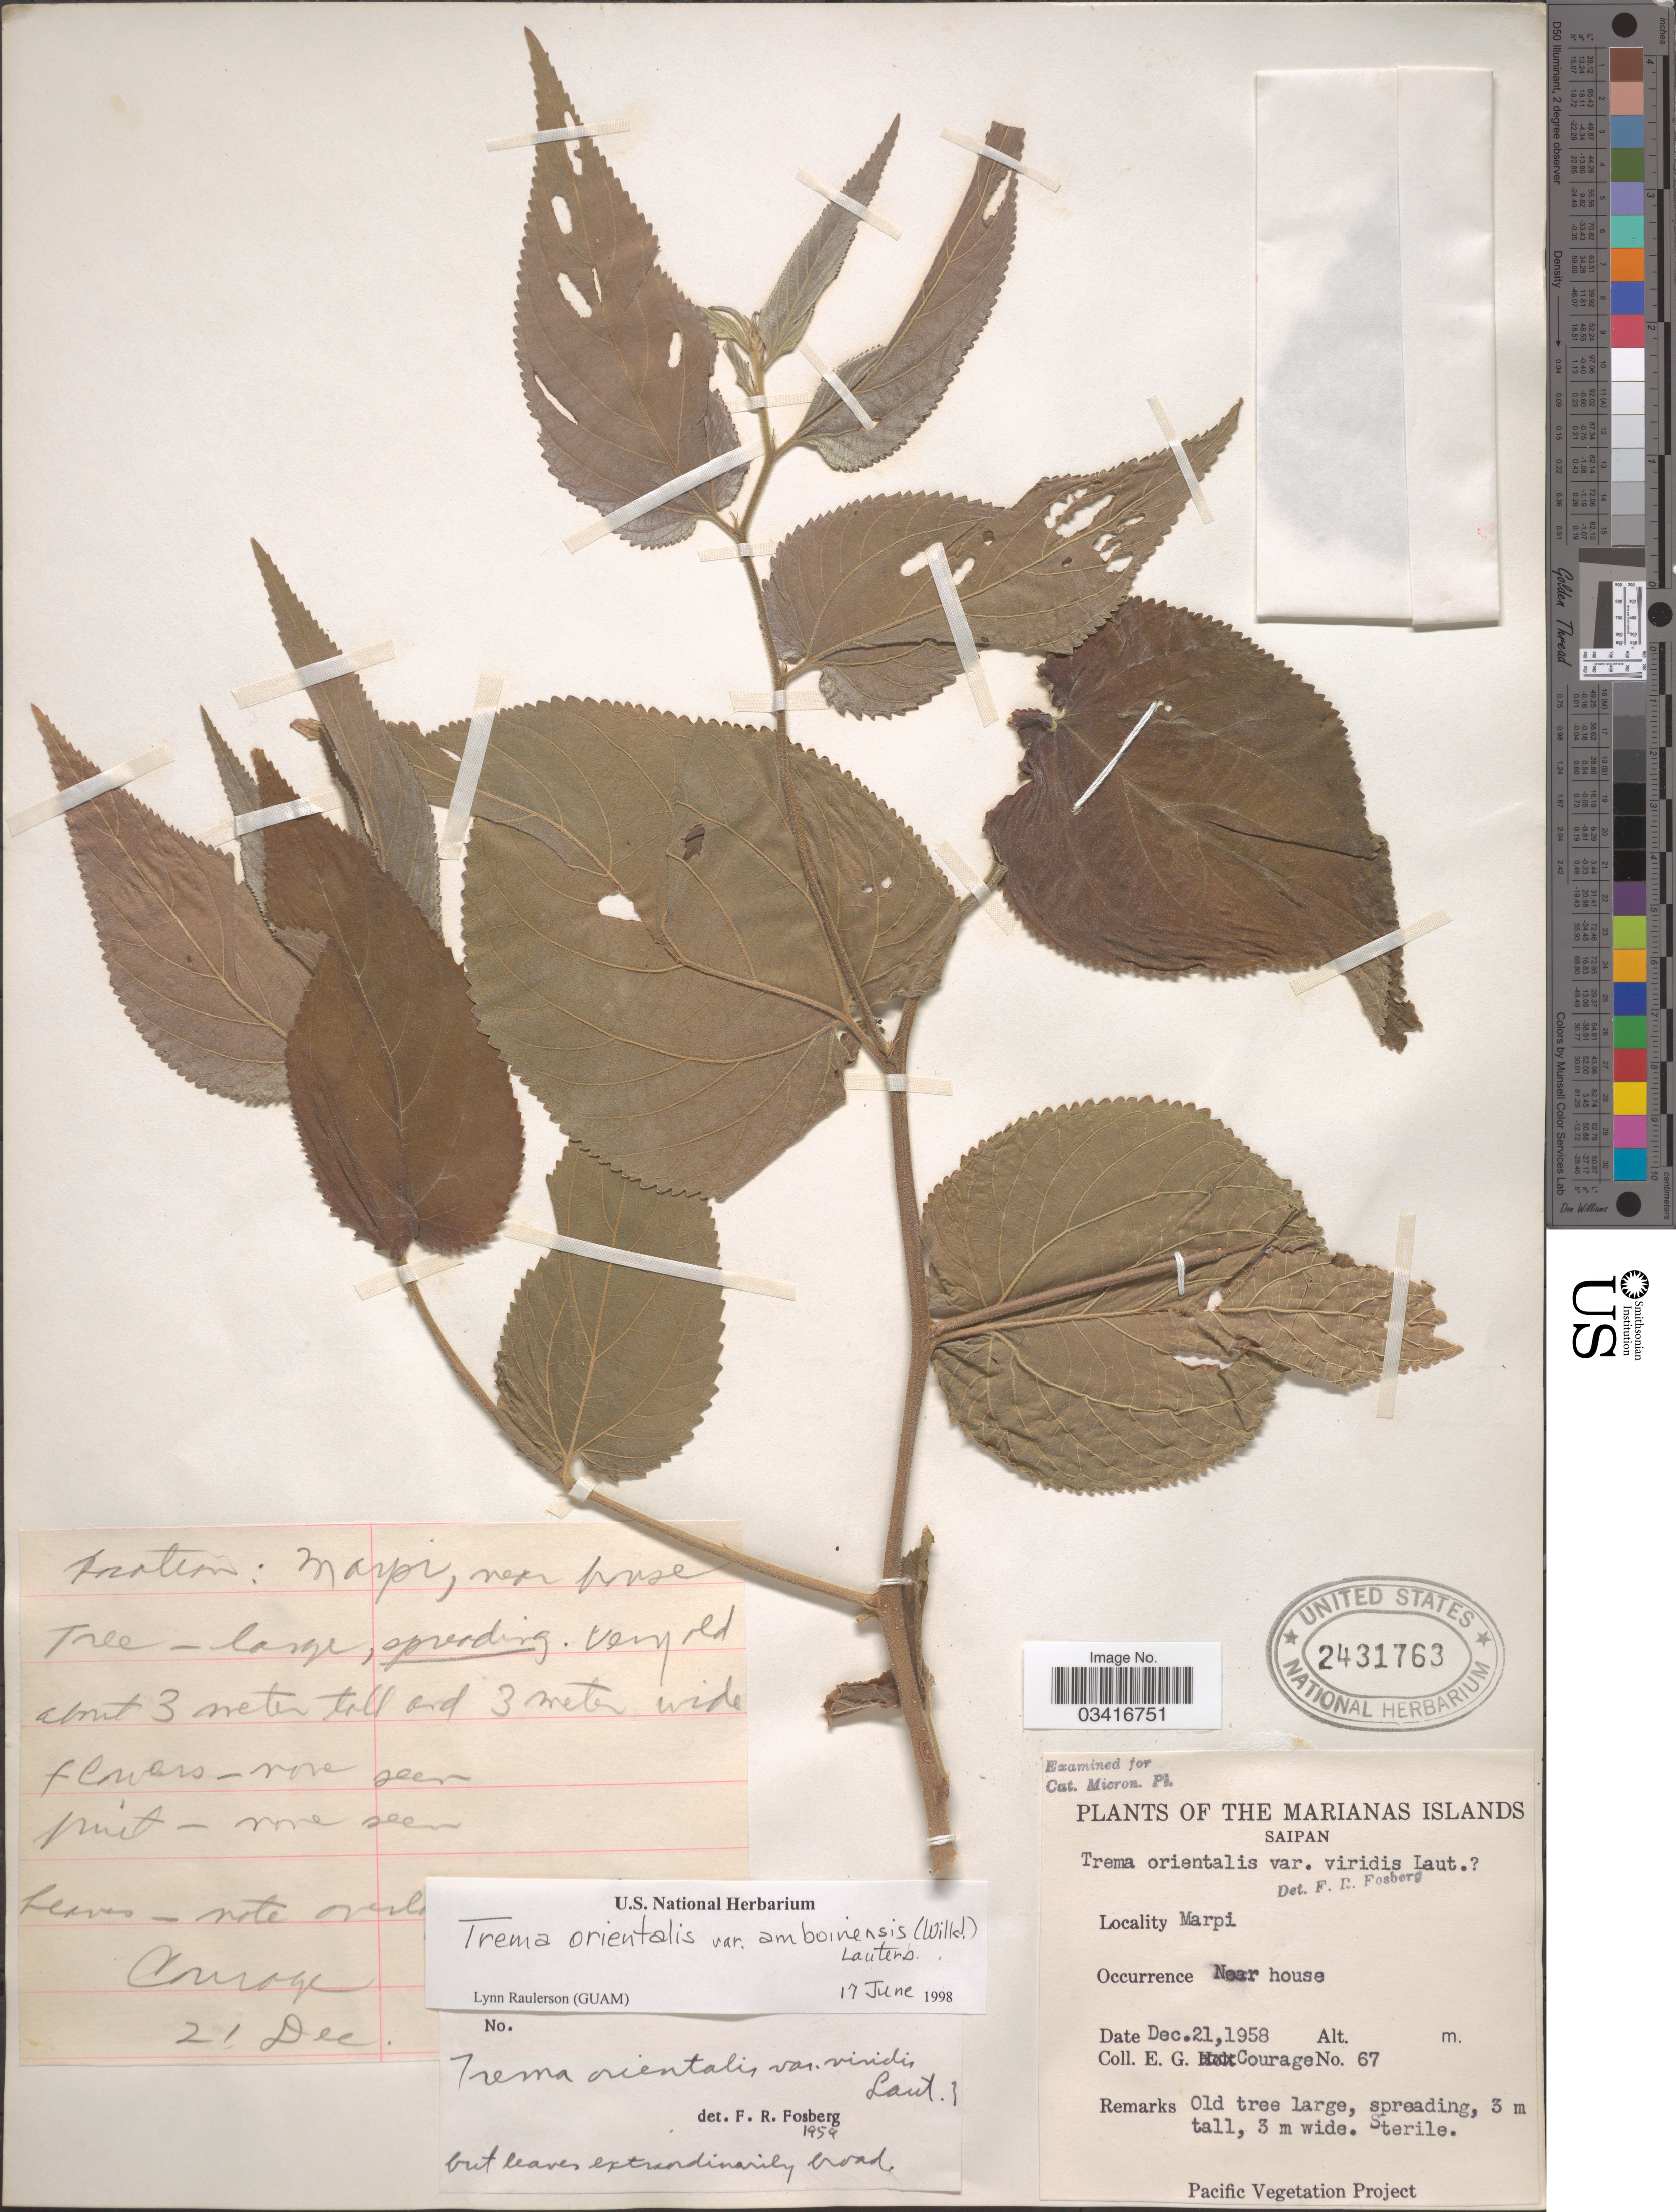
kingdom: Plantae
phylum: Tracheophyta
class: Magnoliopsida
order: Rosales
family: Cannabaceae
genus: Trema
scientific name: Trema orientale var. amboinensis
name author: (Willd.) Lauterb.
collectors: E. Courage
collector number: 67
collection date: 1958-12-21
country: Northern Mariana Islands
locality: The Marianas Islands. Saipan. Marpi. Near house.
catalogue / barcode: US 2431763